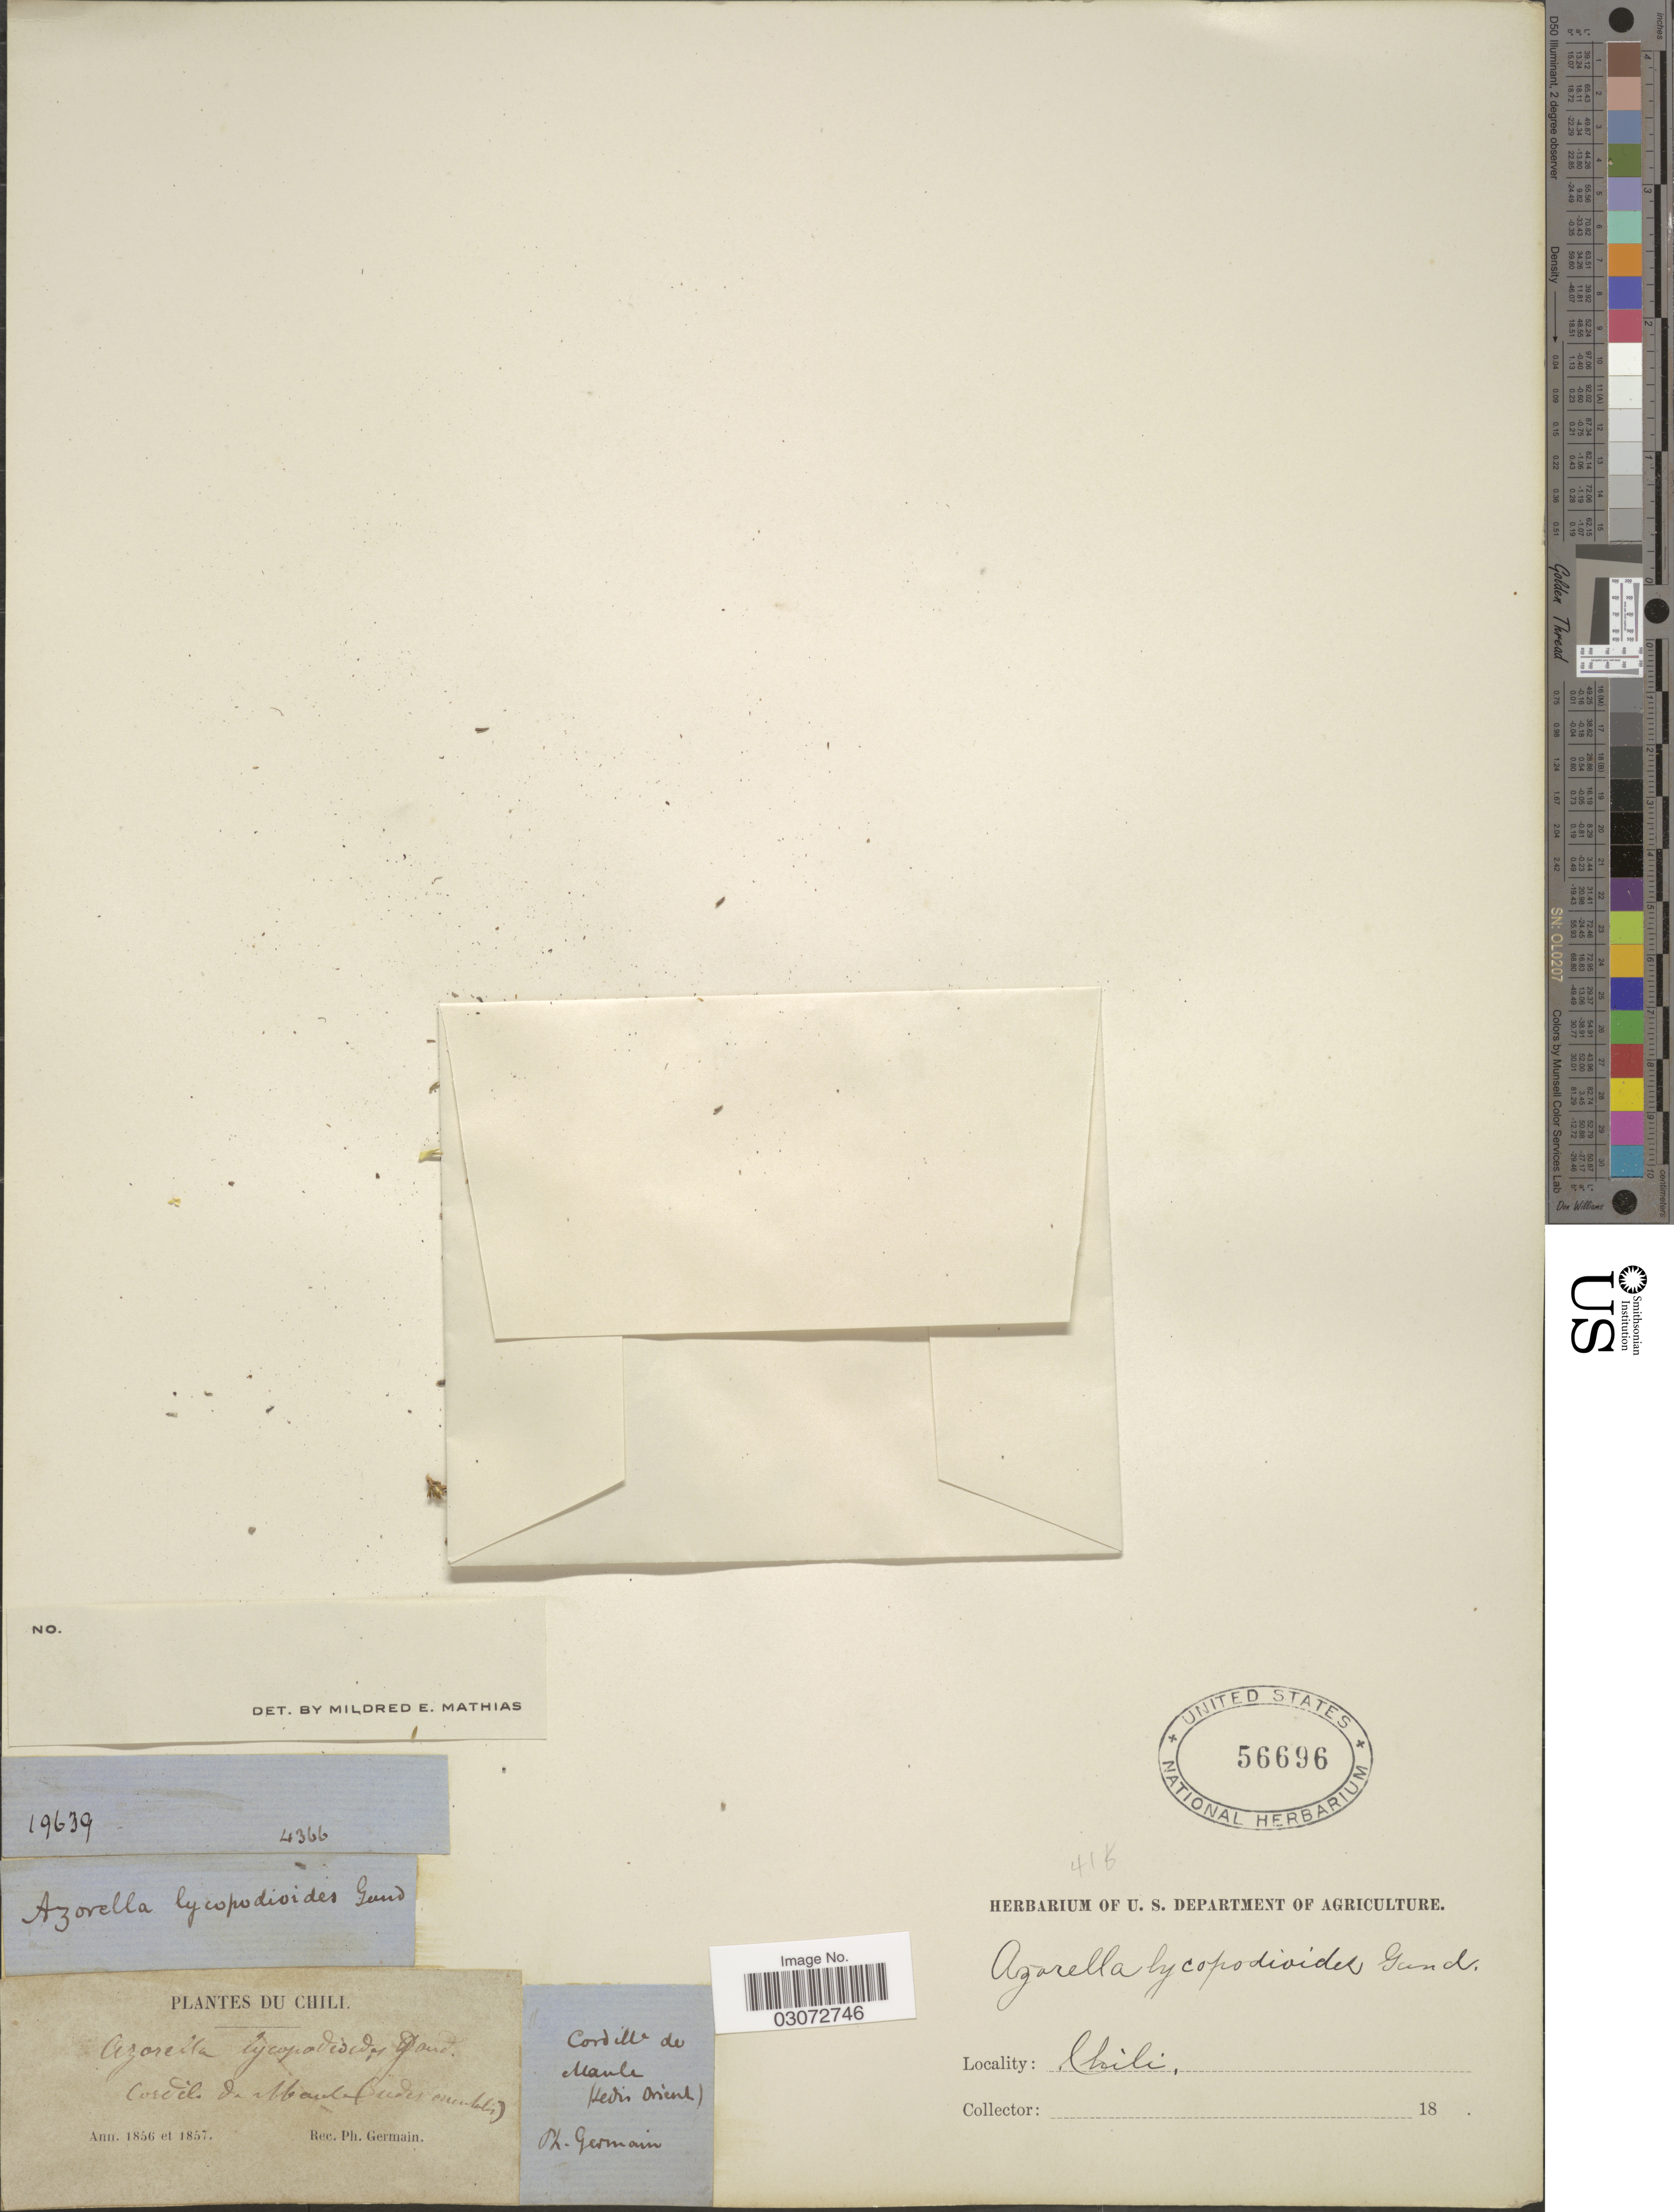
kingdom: Plantae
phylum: Tracheophyta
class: Magnoliopsida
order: Apiales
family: Apiaceae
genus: Azorella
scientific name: Azorella lycopodioides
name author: Gaudich.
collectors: P. Germain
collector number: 19639/4366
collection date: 1856/1857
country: Chile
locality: Cordille de Maule (sedes Orient).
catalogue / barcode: US 56696